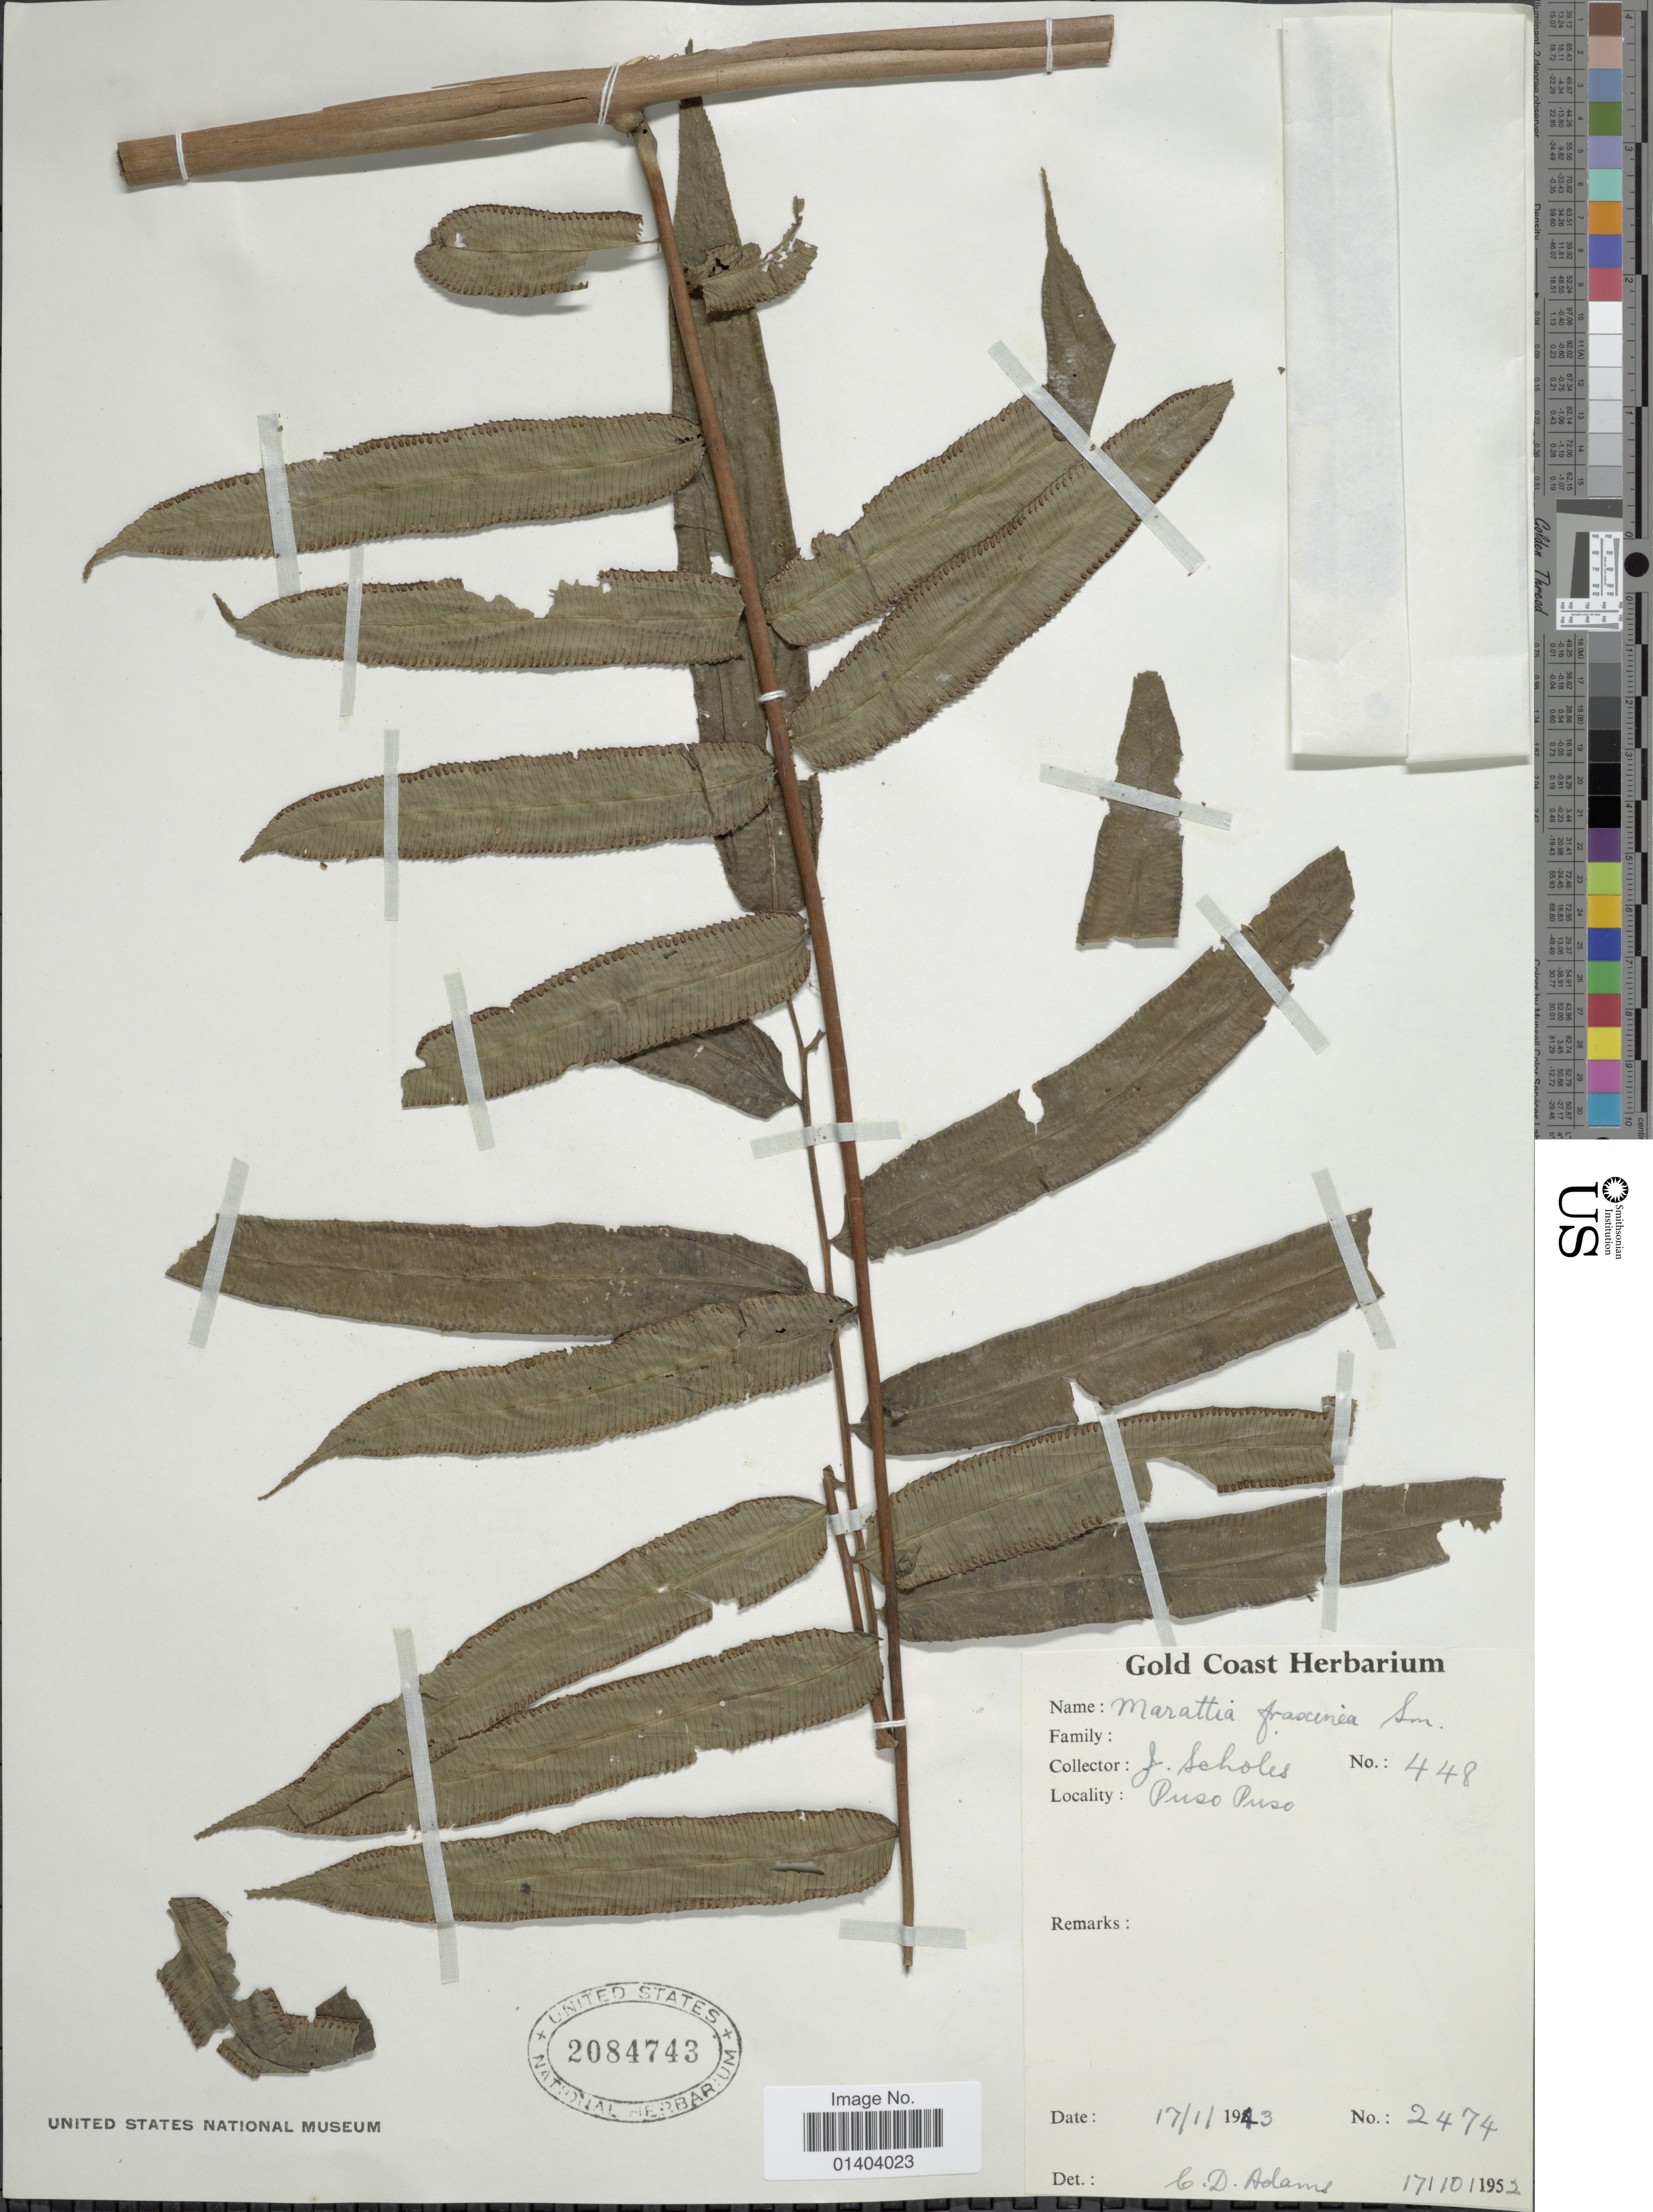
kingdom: Plantae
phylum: Tracheophyta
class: Polypodiopsida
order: Marattiales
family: Marattiaceae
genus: Ptisana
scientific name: Ptisana fraxinea var. salicifolia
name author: (Schrad.) Murdock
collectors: J. Scholes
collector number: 448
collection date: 1943-01-17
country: Ghana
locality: Puso Puso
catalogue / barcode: US 2084743